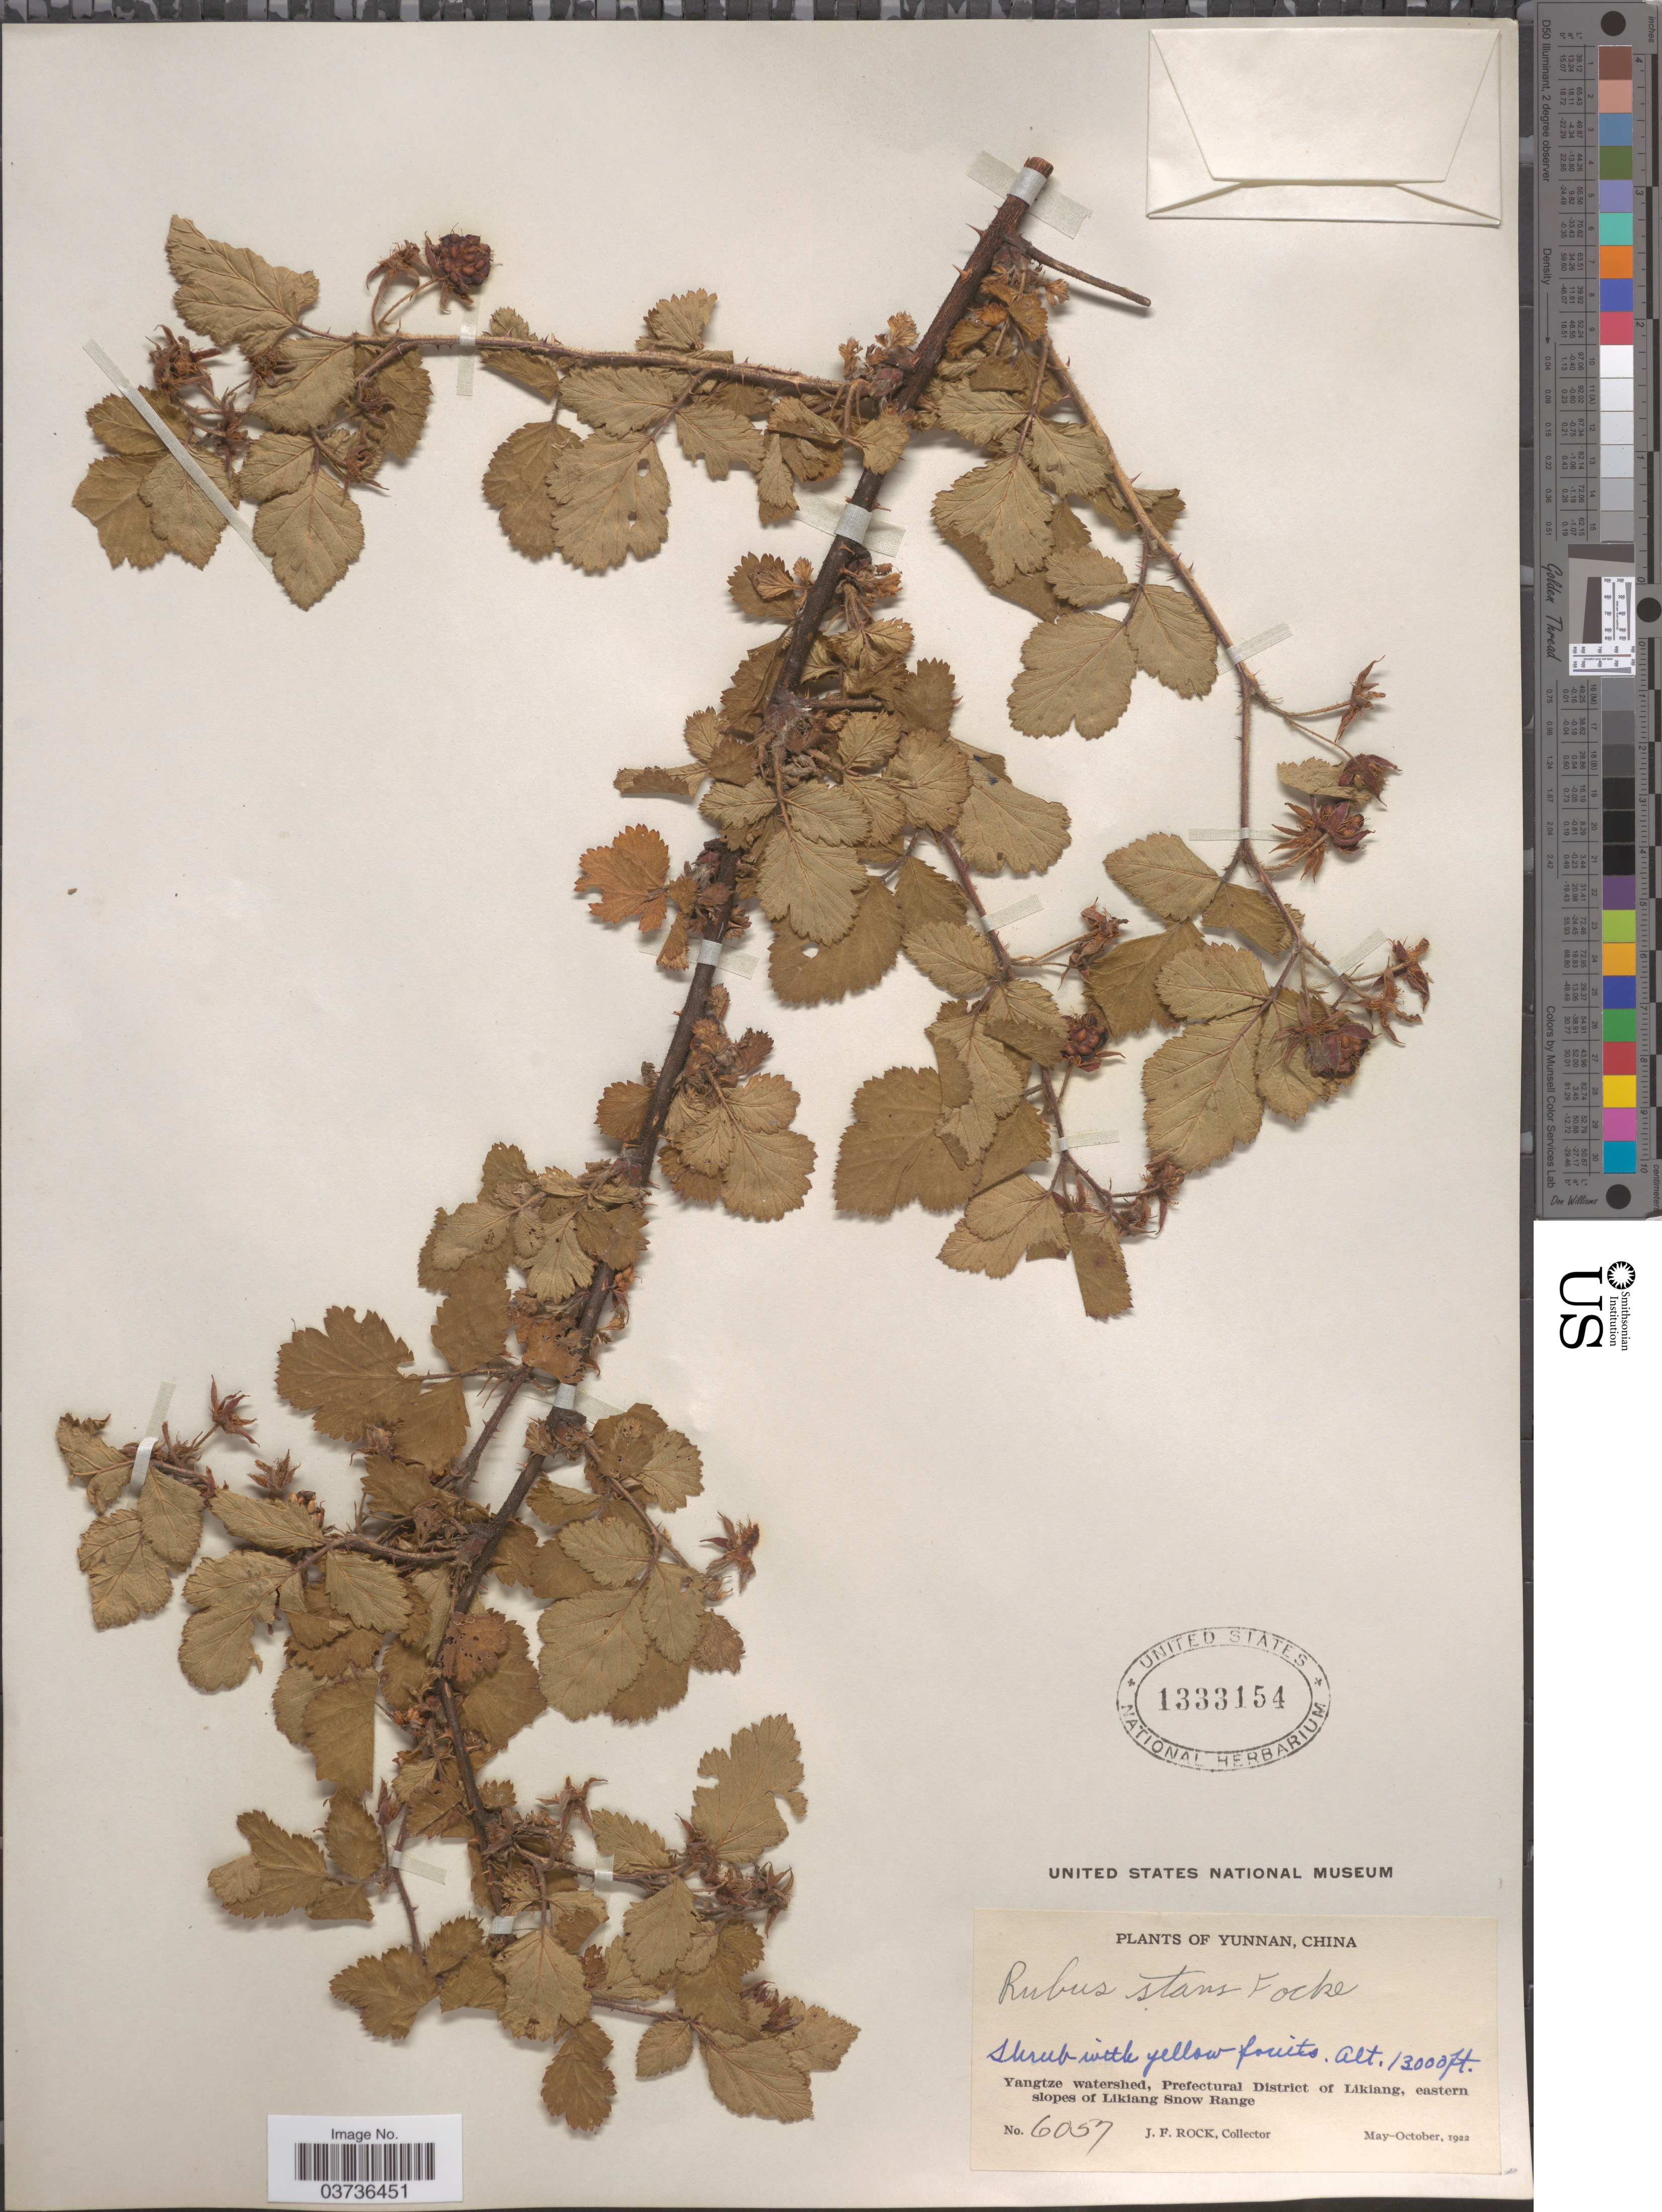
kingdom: Plantae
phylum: Tracheophyta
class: Magnoliopsida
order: Rosales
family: Rosaceae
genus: Rubus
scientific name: Rubus stans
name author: Focke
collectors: J. Rock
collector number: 6057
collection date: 1922-05/1922-10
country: China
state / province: Yunnan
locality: Yangtze watershed, Prefectural District of Likiang, eastern slopes of Likiang Snow Range.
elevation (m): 3962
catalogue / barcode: US 1333154